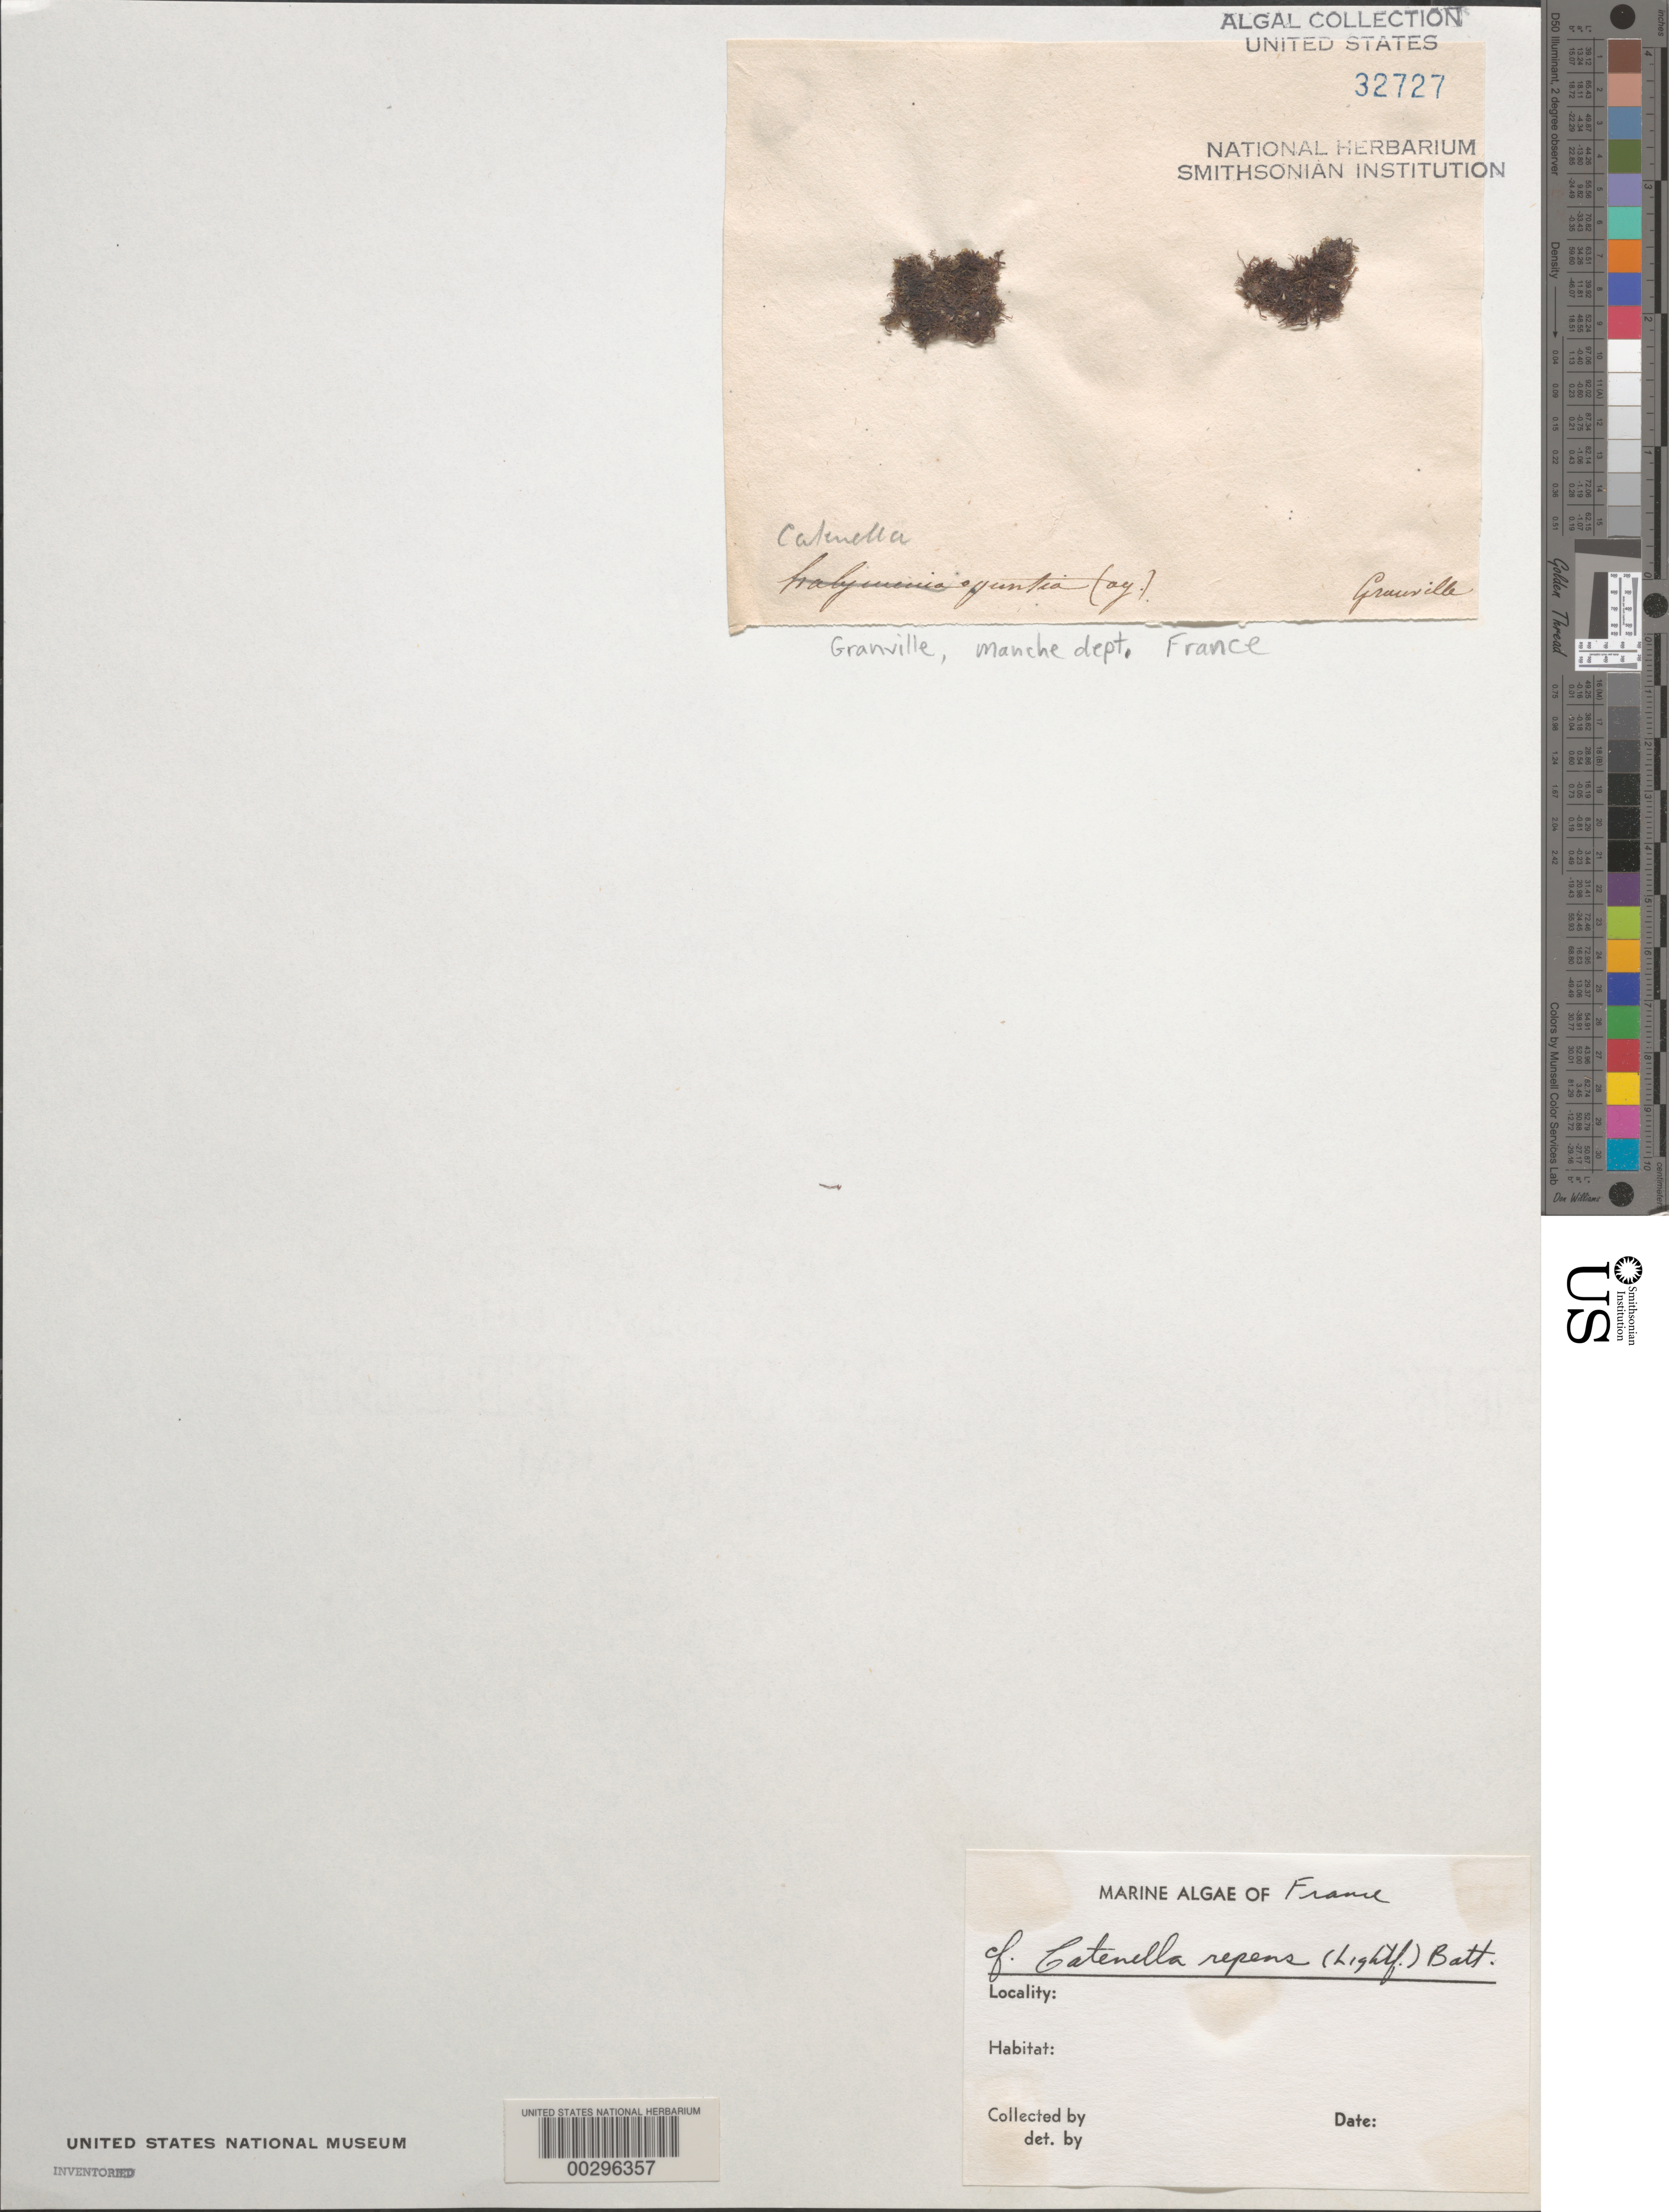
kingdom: Plantae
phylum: Rhodophyta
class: Florideophyceae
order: Gigartinales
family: Caulacanthaceae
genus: Catenella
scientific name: Catenella repens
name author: (Lightf.) Batters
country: France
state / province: Normandie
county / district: Manche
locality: Granville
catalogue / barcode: US 32727